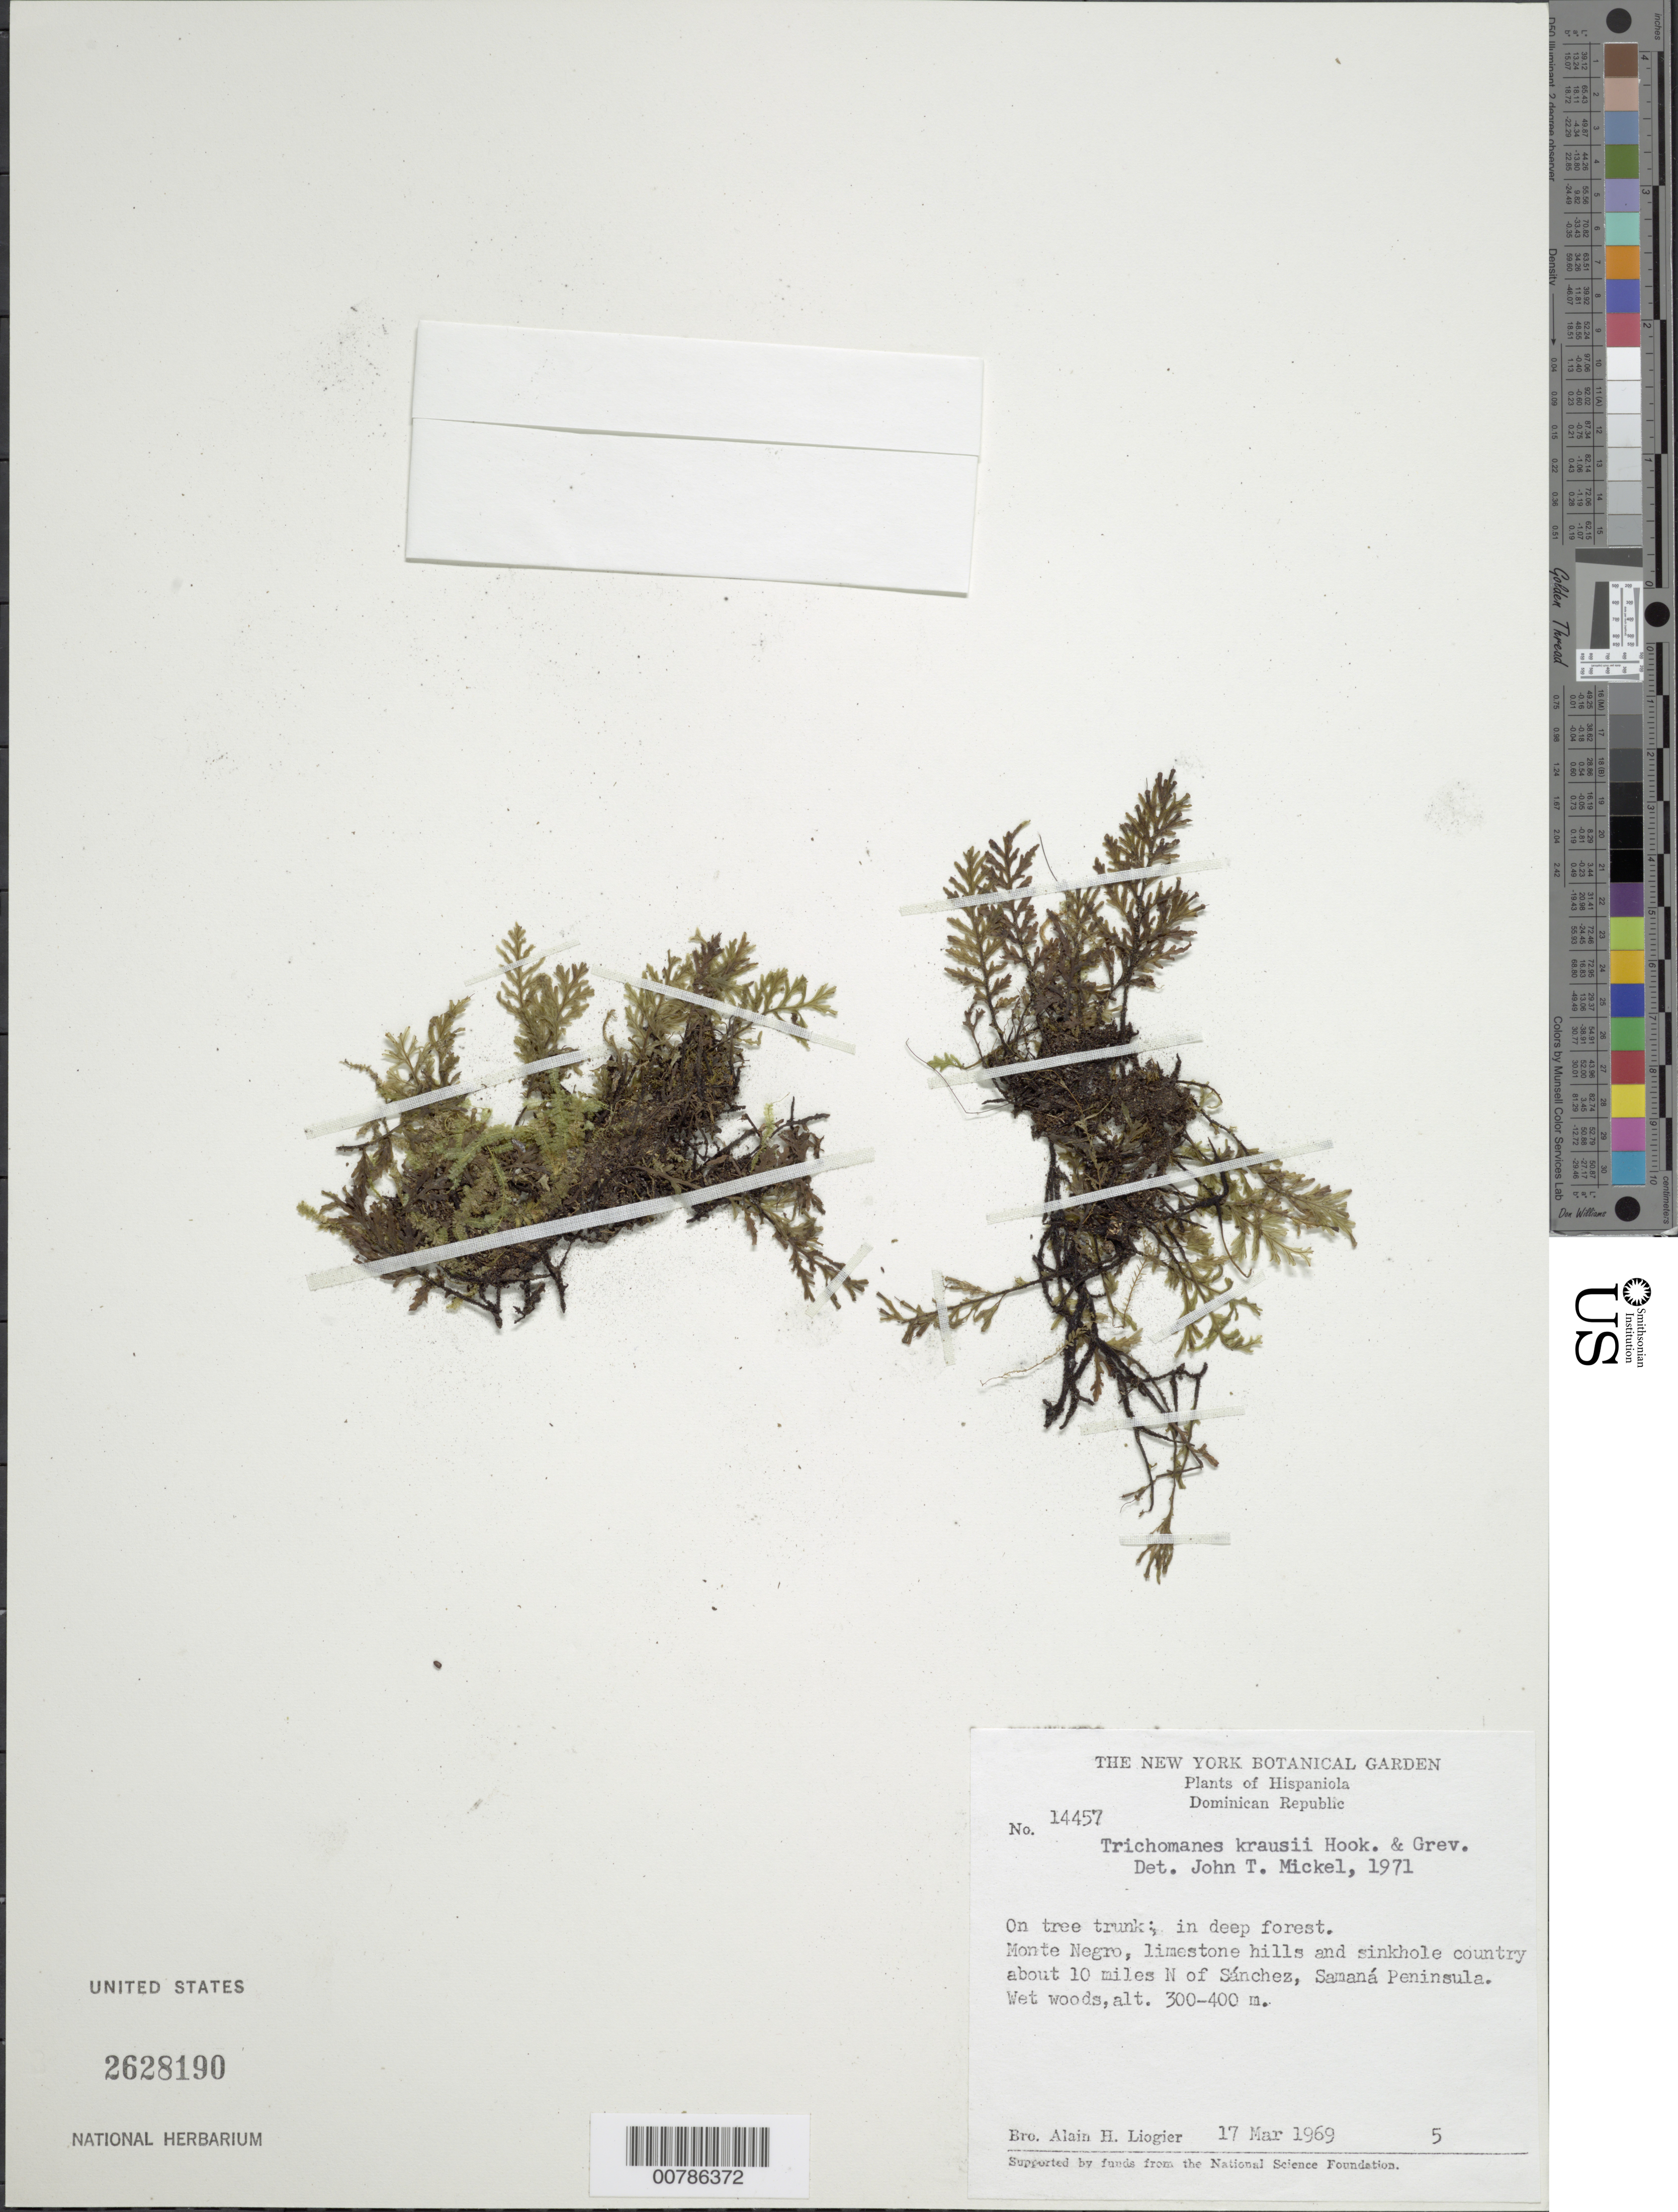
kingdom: Plantae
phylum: Tracheophyta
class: Polypodiopsida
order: Hymenophyllales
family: Hymenophyllaceae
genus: Didymoglossum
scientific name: Didymoglossum kraussii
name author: (Hook. & Grev.) C. Presl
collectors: A. H. Liogier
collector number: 14457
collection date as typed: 17 Mar 1969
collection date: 1969-03-17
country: Dominican Republic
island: Hispaniola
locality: Monte Negro, 10 miles N of Sánchez, Samaná Peninsula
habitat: Wet woods, in deep forest on tree trunk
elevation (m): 300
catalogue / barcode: US 2628190